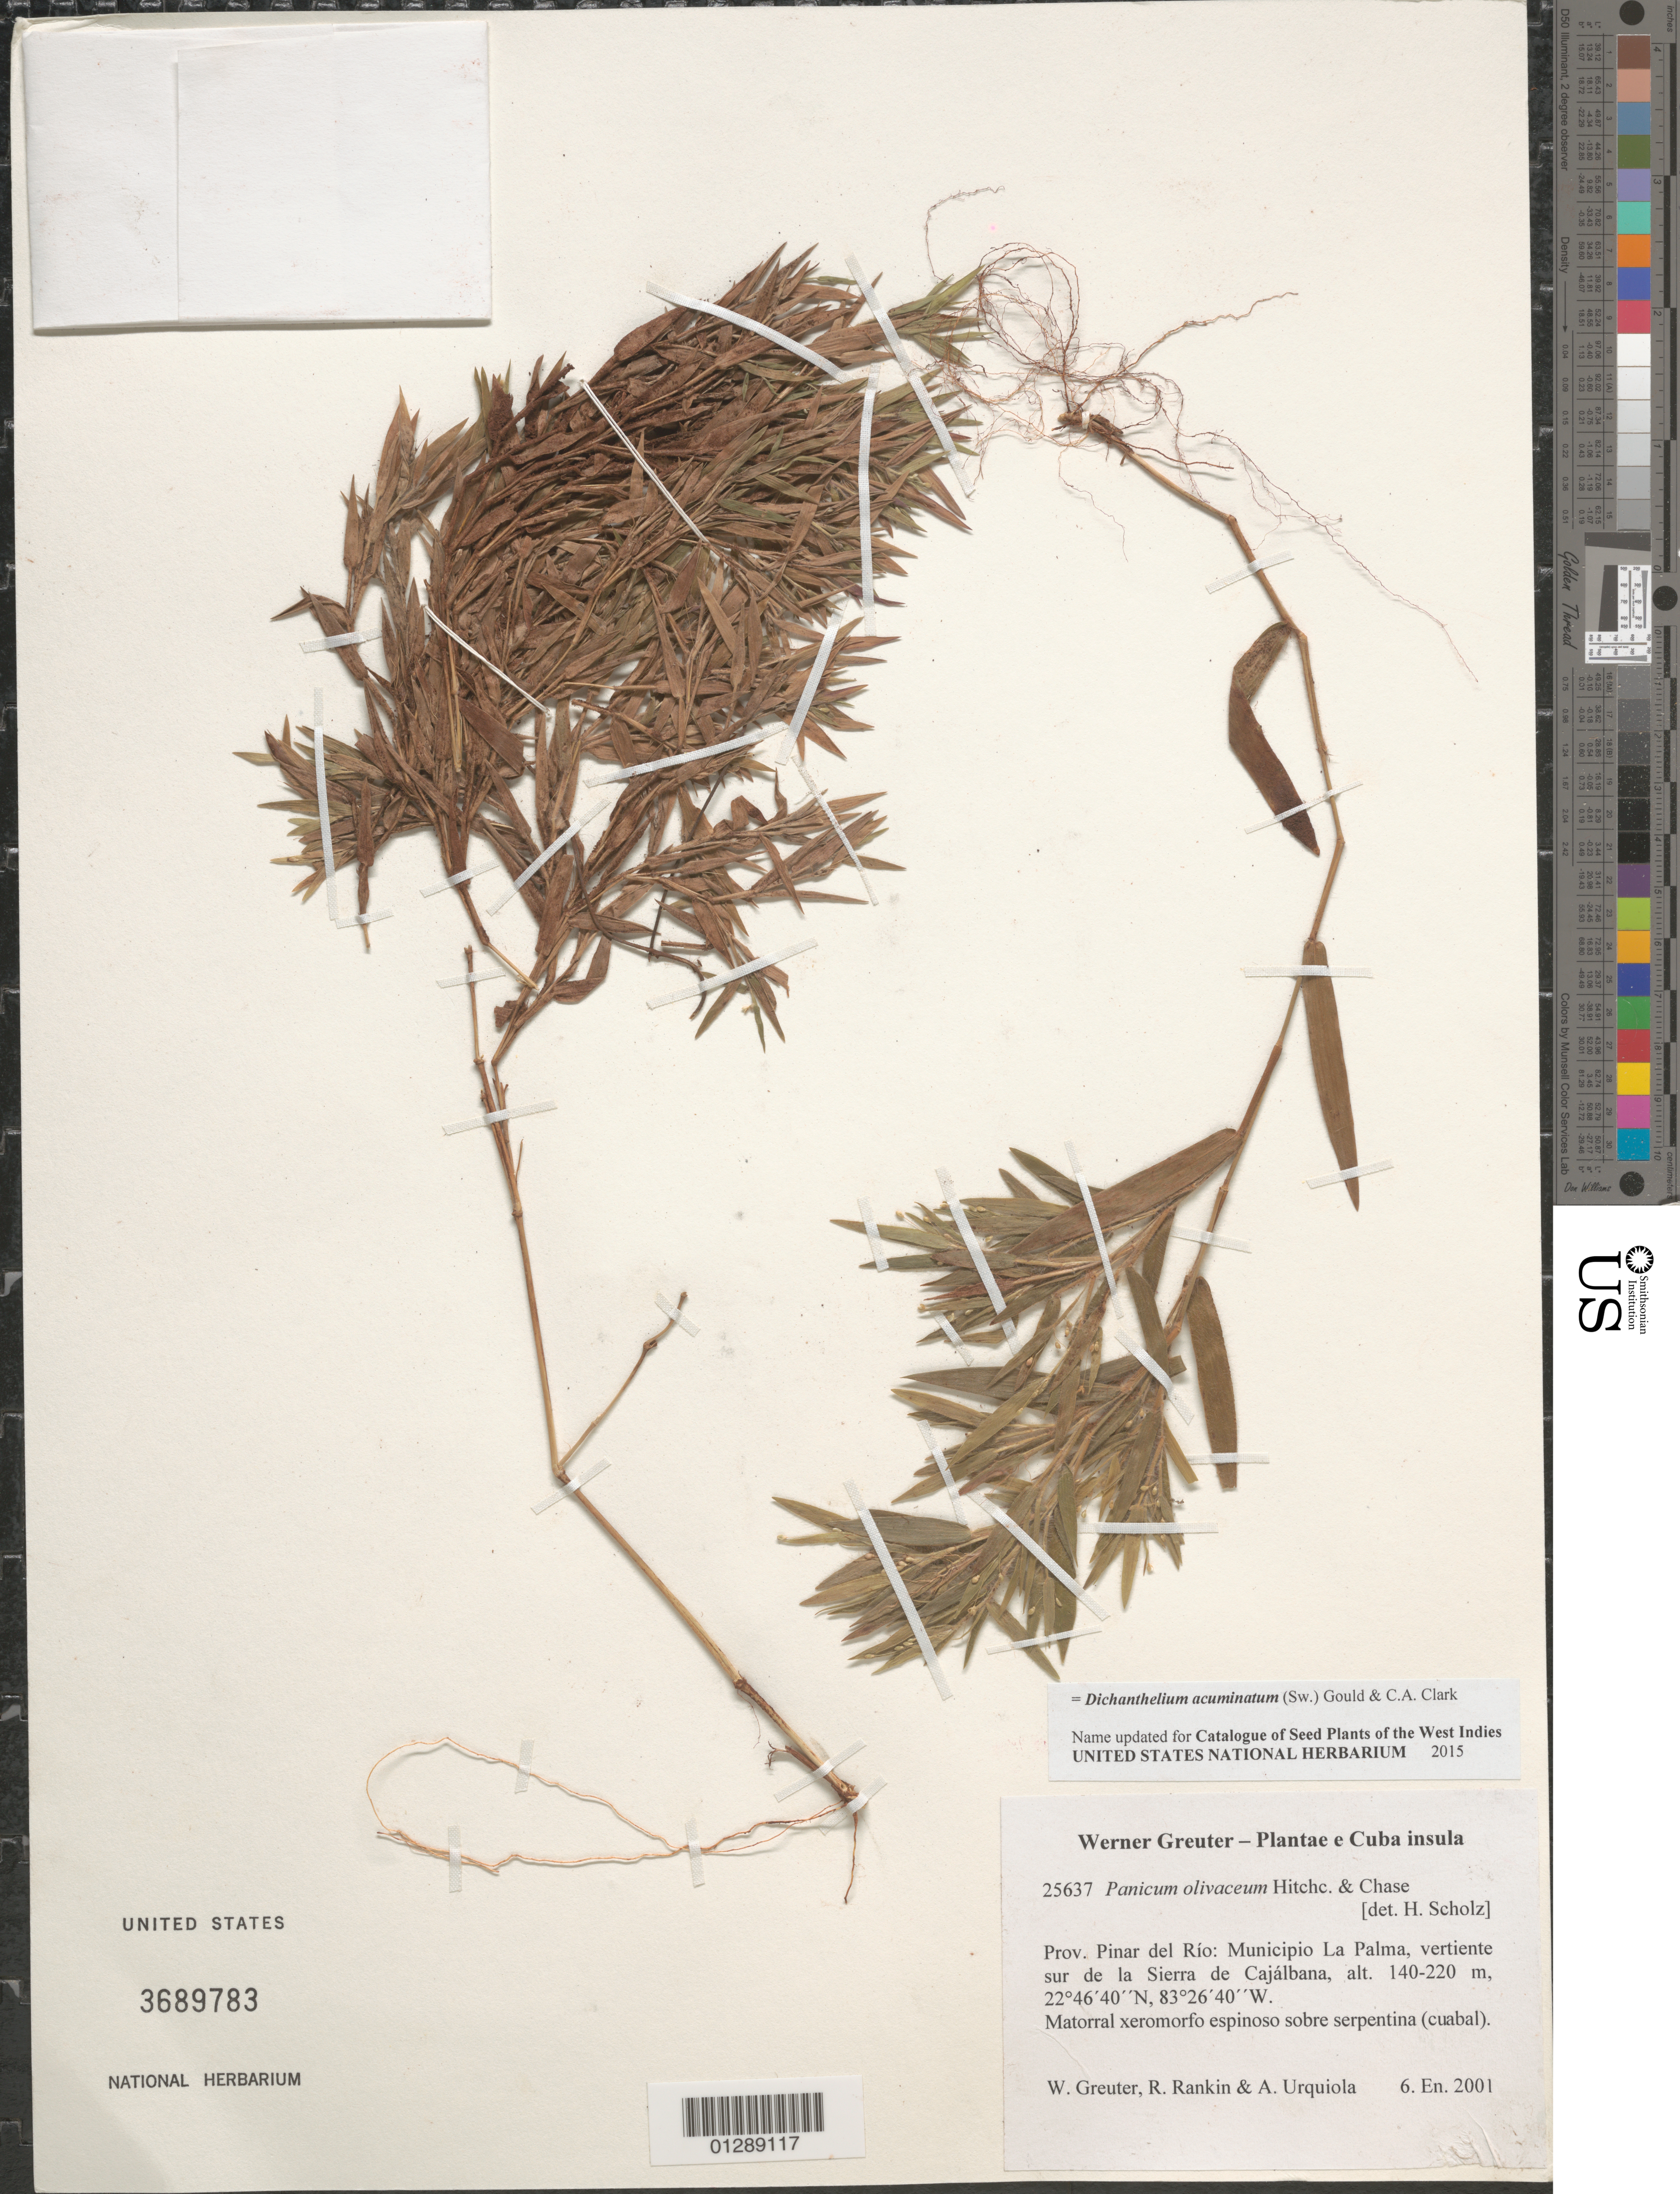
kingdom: Plantae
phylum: Tracheophyta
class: Liliopsida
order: Poales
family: Poaceae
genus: Panicum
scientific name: Panicum olivaceum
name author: Hitchc. & Chase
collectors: W. R. Greuter, R. Rankin Rodriguez & A. Urquiola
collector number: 25637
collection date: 2001-01-06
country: Cuba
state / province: Pinar del Rio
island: Cuba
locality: Municipio La Palma, vertiente sur de la Sierra de Cajálbana.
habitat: Matorral xermorfo espinoso sobre serpentina (Cuabal).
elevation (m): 140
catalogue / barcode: US 3689783